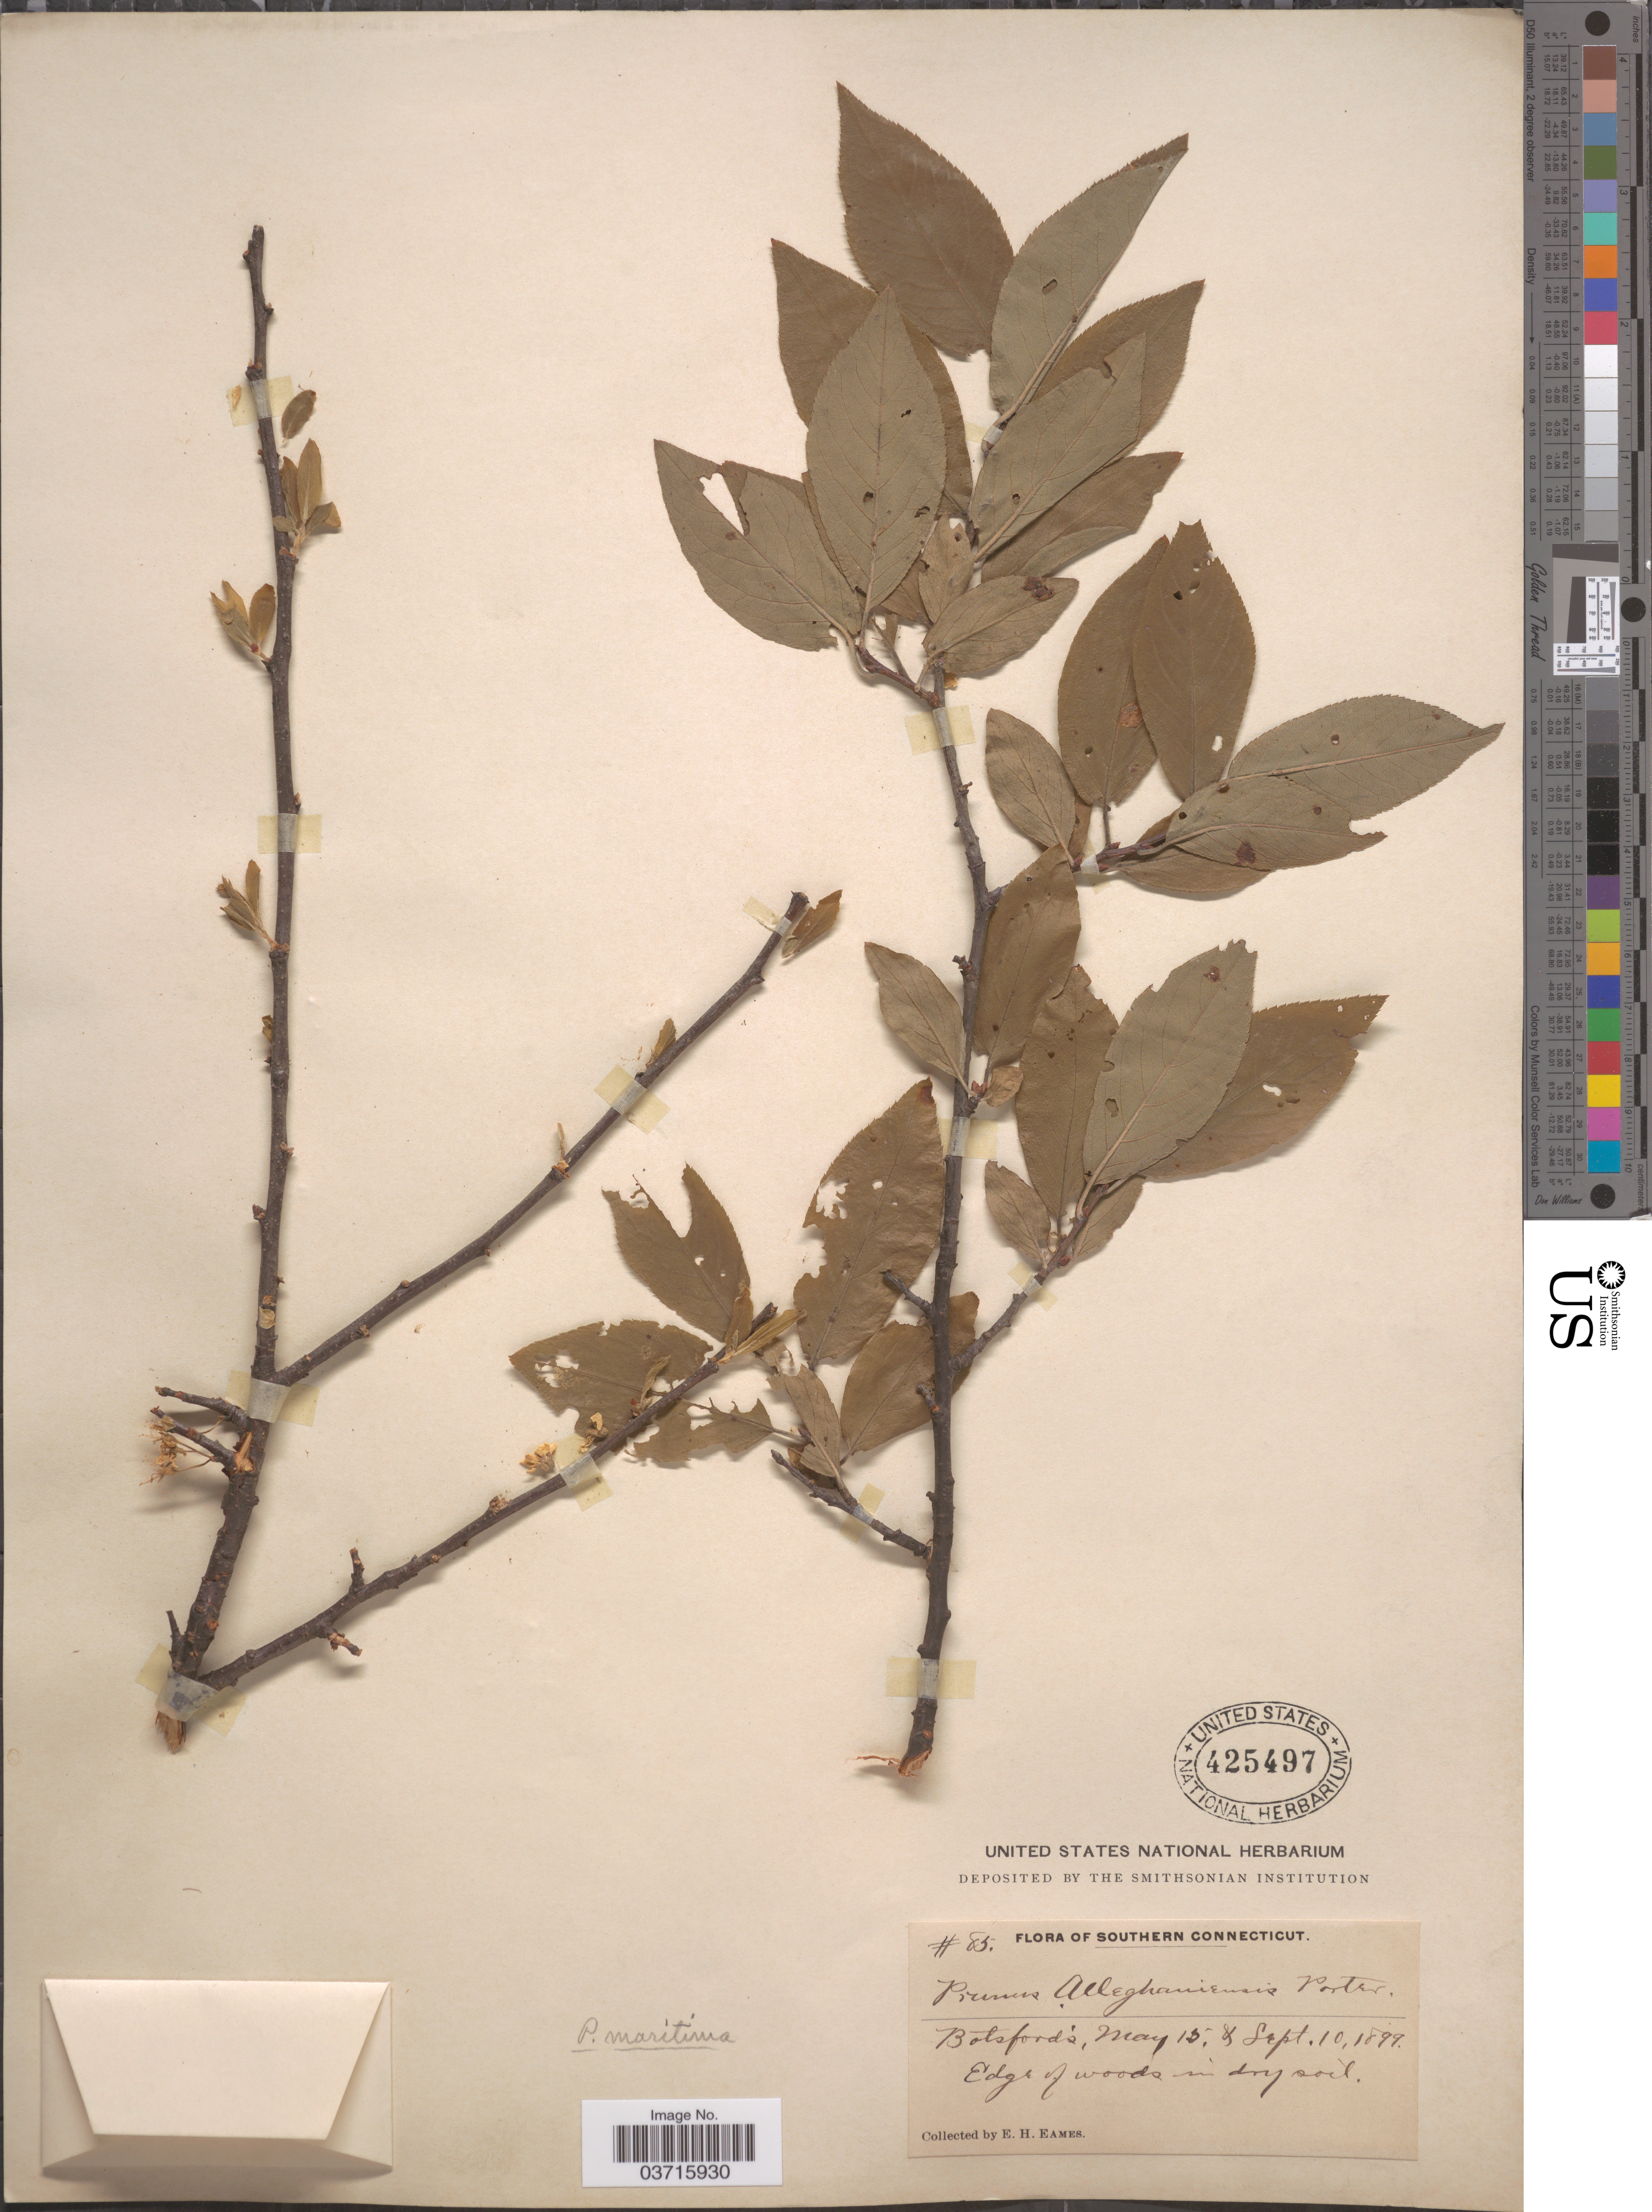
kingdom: Plantae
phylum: Tracheophyta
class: Magnoliopsida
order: Rosales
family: Rosaceae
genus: Prunus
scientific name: Prunus maritima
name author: Marshall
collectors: E. H. Eames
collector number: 85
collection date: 1899-05-15/1899-09-10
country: United States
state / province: Connecticut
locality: Southern Connecticut. Botsford's.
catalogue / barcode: US 425497